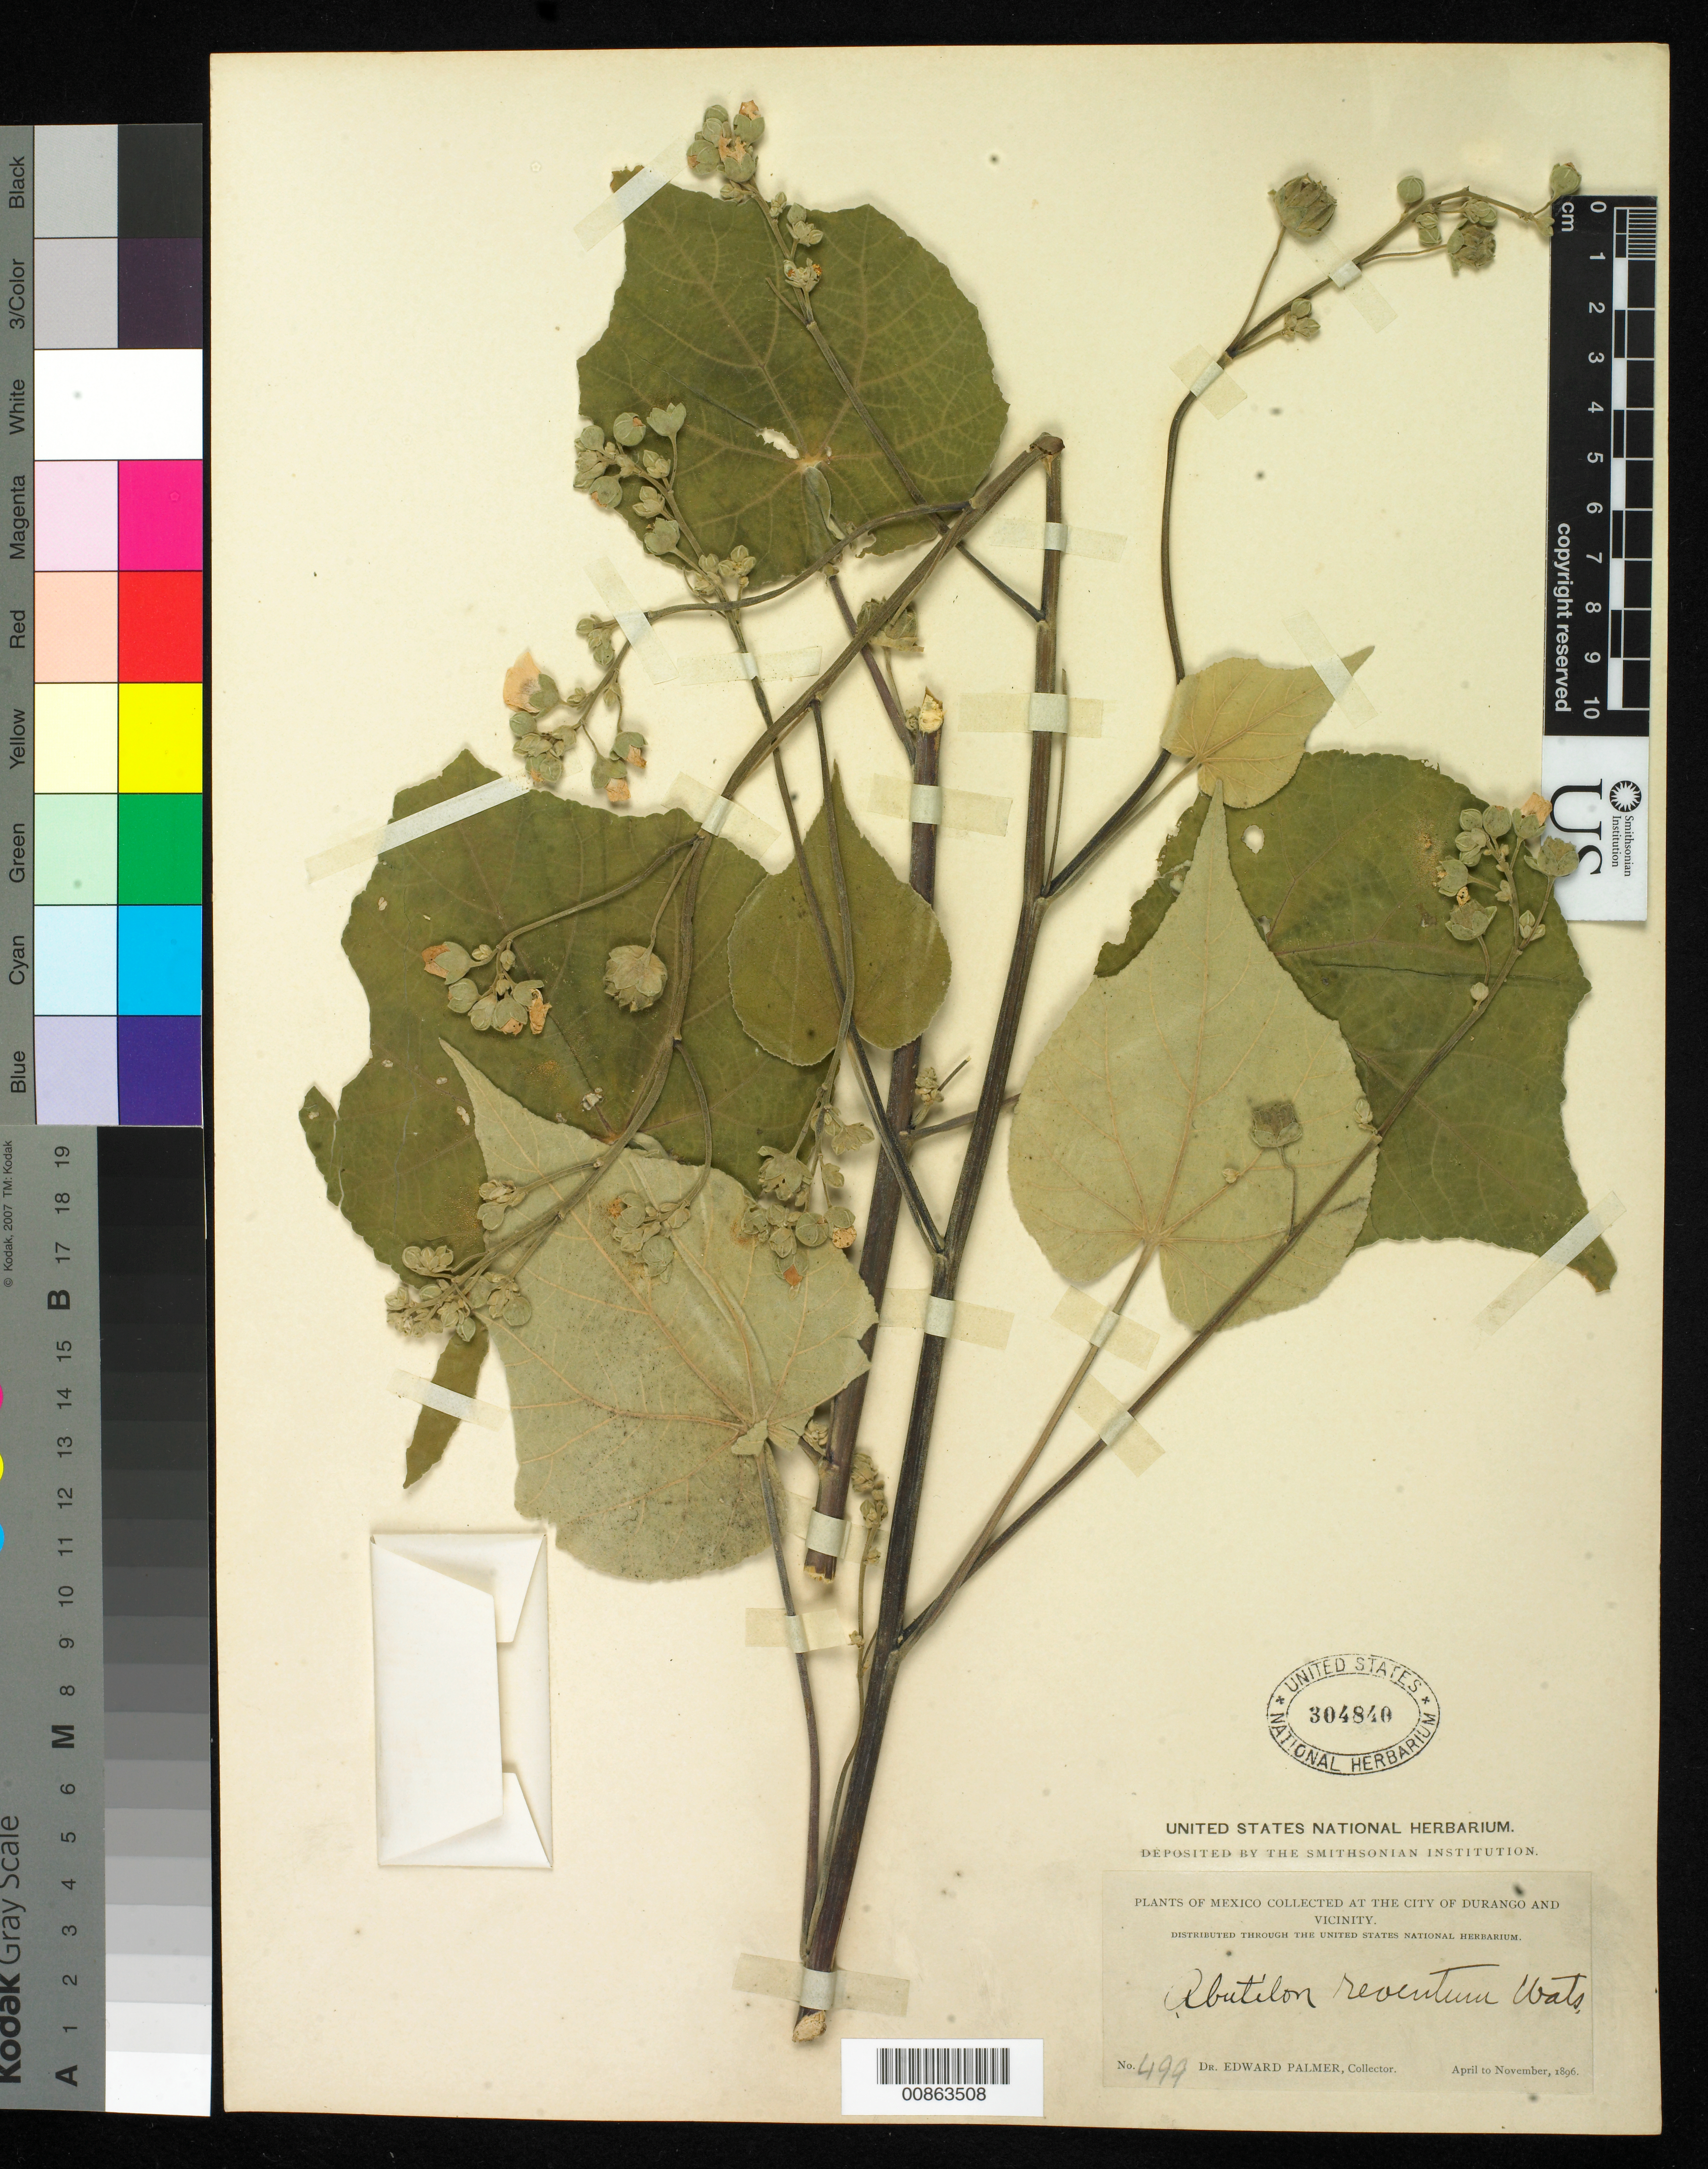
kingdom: Plantae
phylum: Tracheophyta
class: Magnoliopsida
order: Malvales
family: Malvaceae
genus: Abutilon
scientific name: Abutilon reventum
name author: S. Watson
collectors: E. Palmer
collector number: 499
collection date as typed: Apr 1896 to -- Nov 1896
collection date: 1896-04/1896-11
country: Mexico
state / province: Durango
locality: City of Durango and vicinity.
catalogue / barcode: US 304840